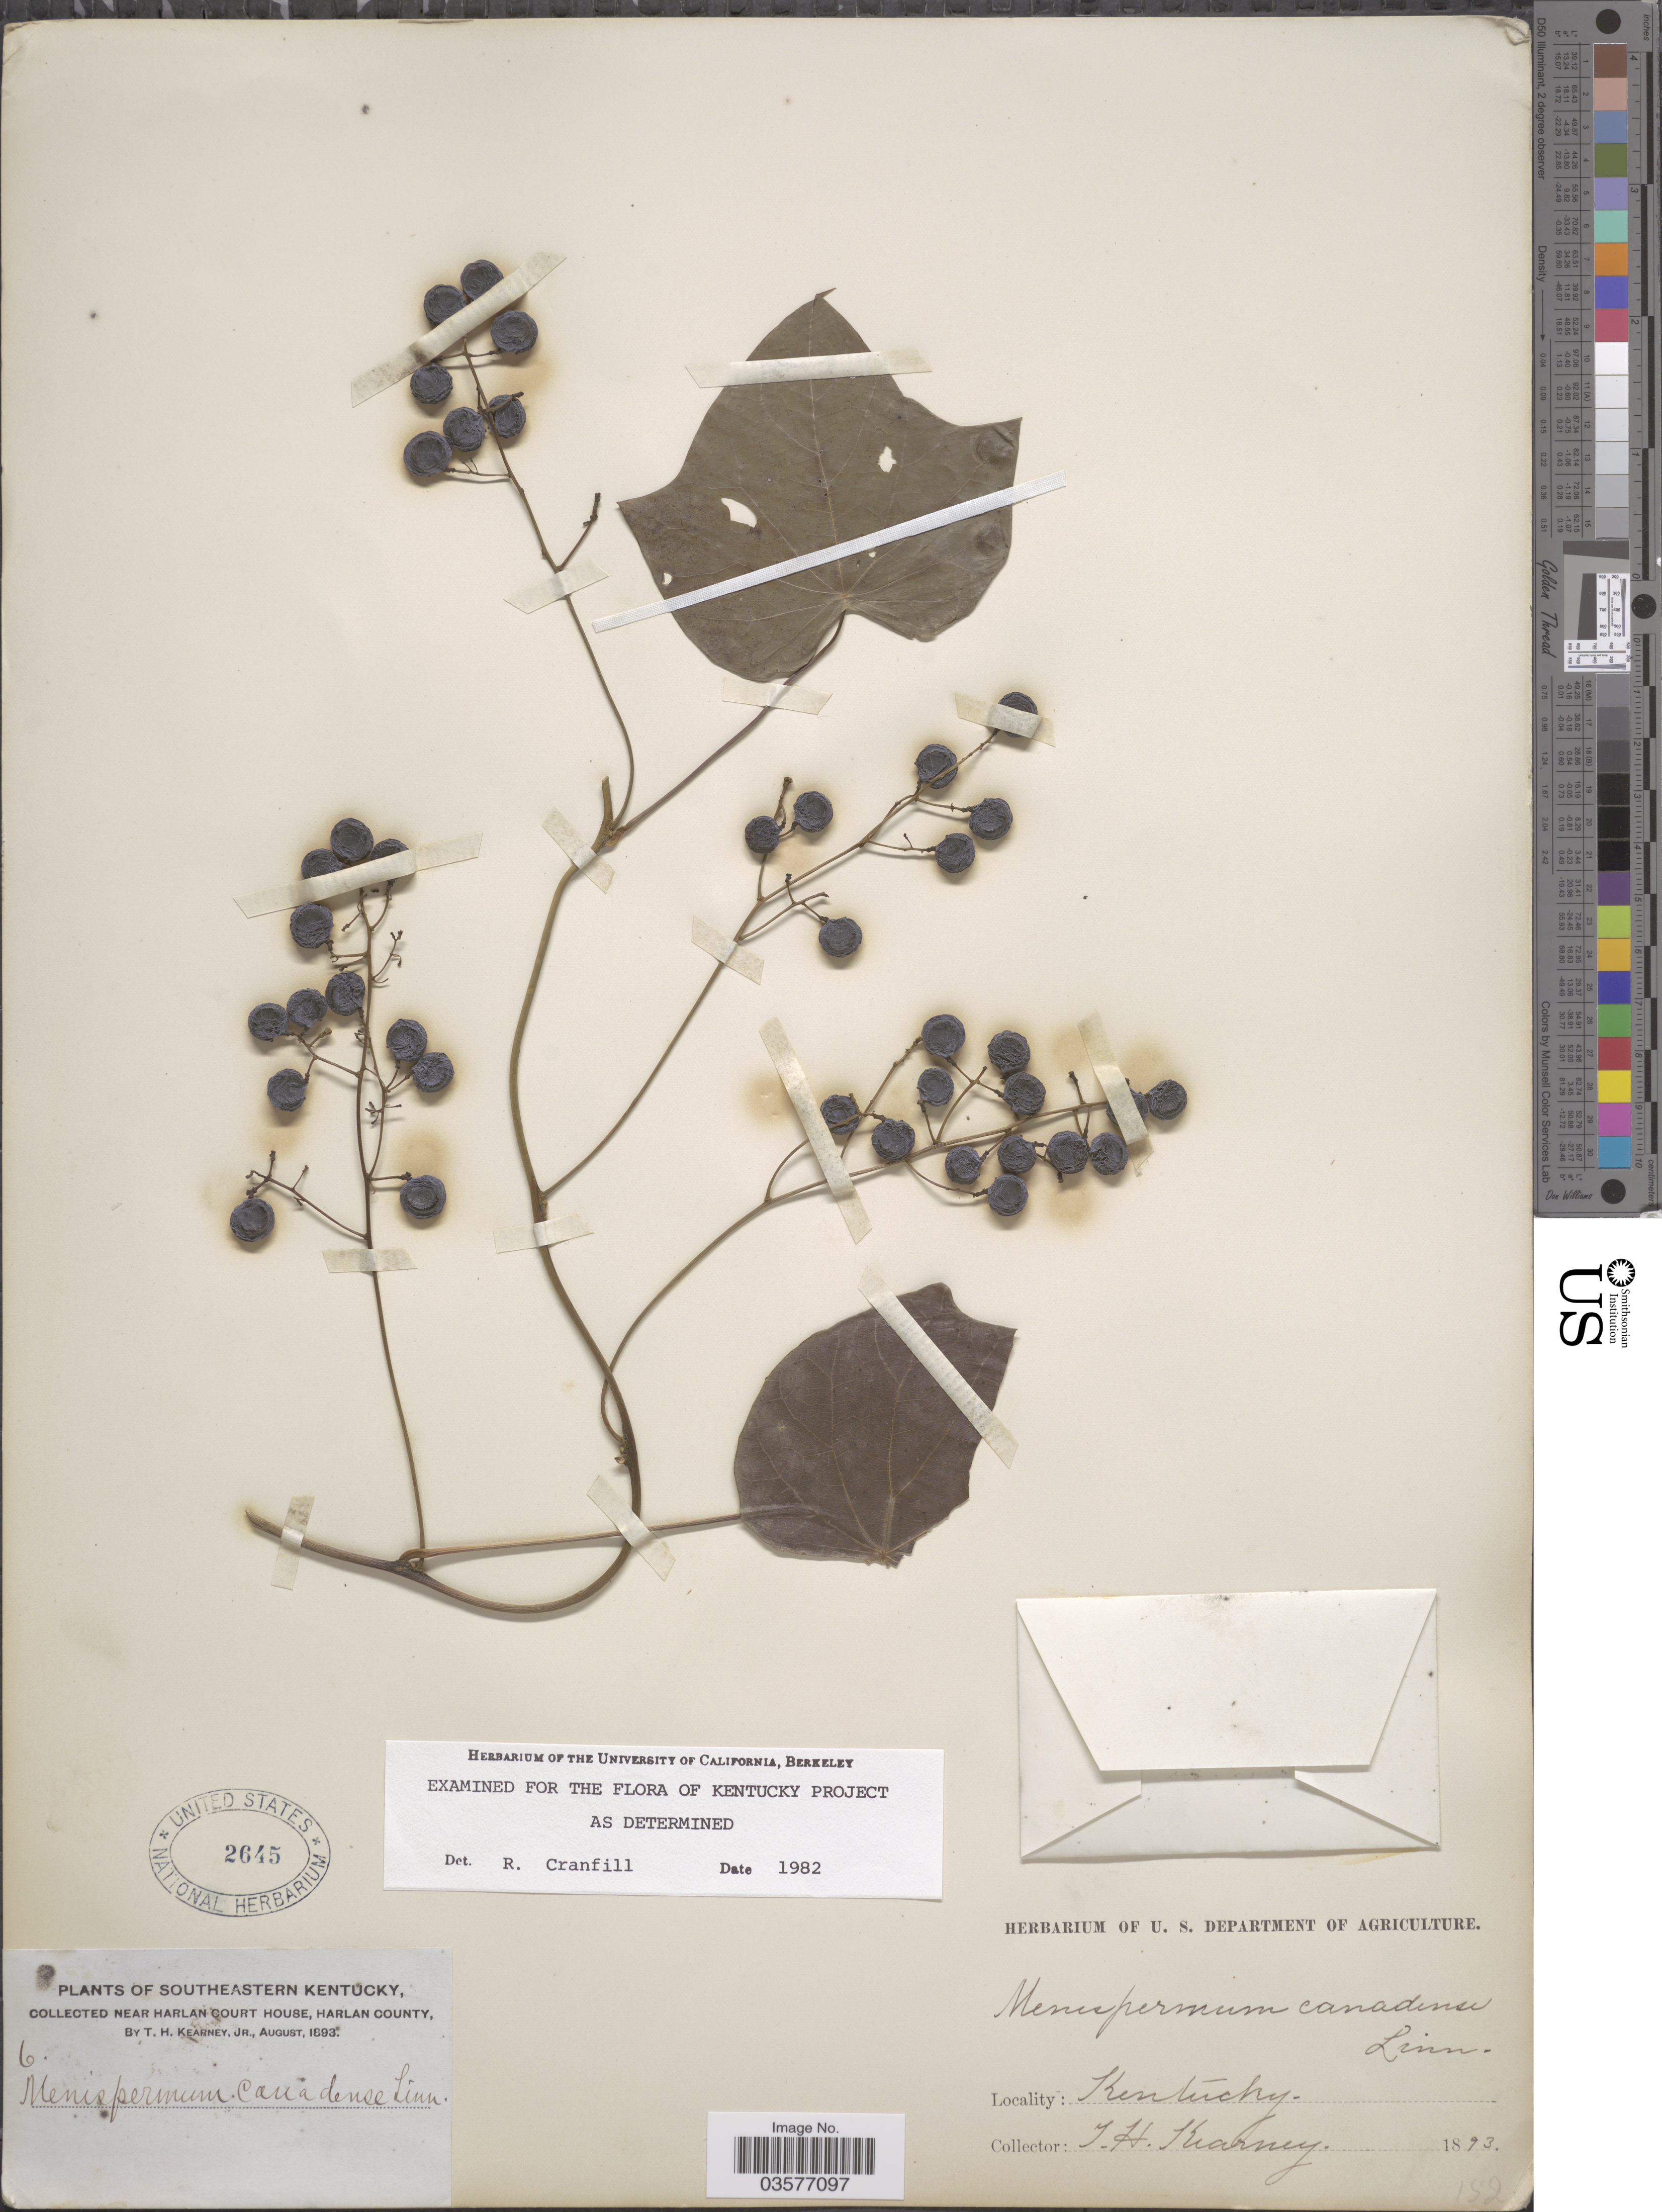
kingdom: Plantae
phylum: Tracheophyta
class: Magnoliopsida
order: Ranunculales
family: Menispermaceae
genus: Menispermum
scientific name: Menispermum canadense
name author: L.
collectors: T. H. Kearney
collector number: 6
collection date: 1893-08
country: United States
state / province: Kentucky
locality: Southeastern Kentucky. Near Harlan Court House, Harlan County.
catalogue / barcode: US 2645